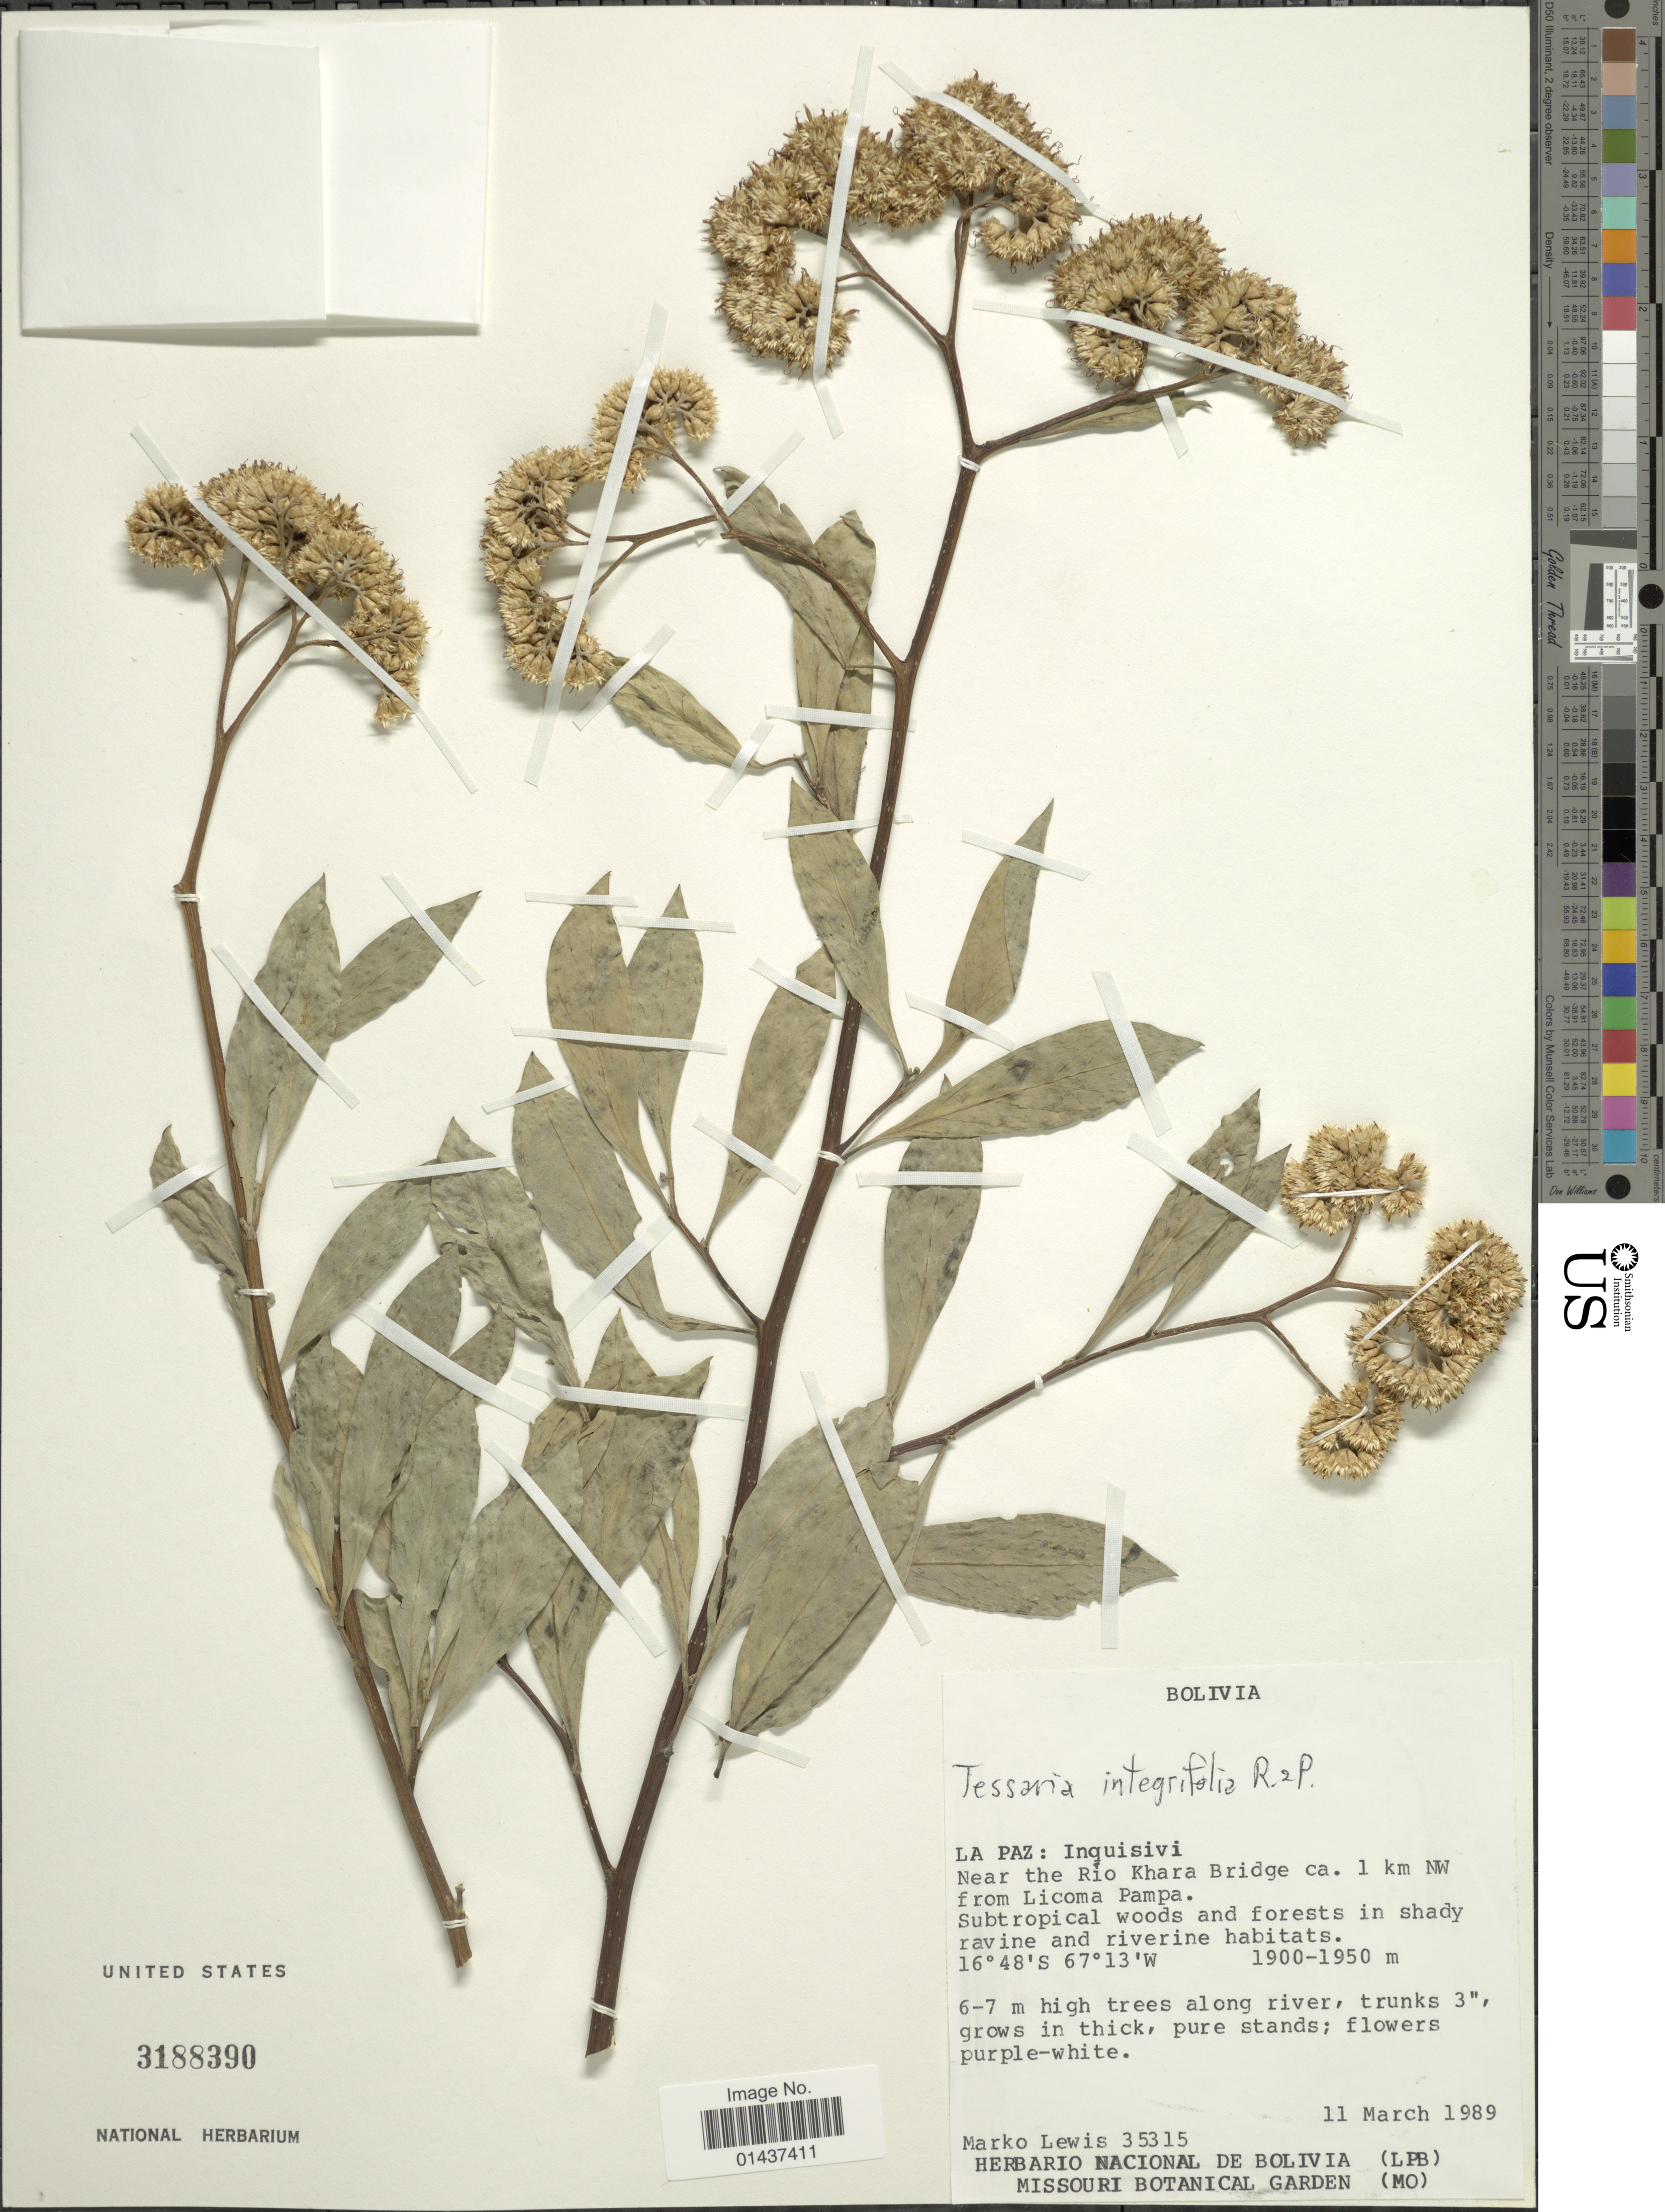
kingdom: Plantae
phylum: Tracheophyta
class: Magnoliopsida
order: Asterales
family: Asteraceae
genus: Tessaria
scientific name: Tessaria integrifolia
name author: Ruiz & Pav.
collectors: M. Lewis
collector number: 35315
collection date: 1989-03-11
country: Bolivia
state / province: La Paz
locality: Inquisivi, Near the Río Khara Bridge ca. 1 km NW from Licoma Pampa. Subtropical woods and forests in shady ravine and riverine habitats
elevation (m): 1900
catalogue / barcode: US 3188390